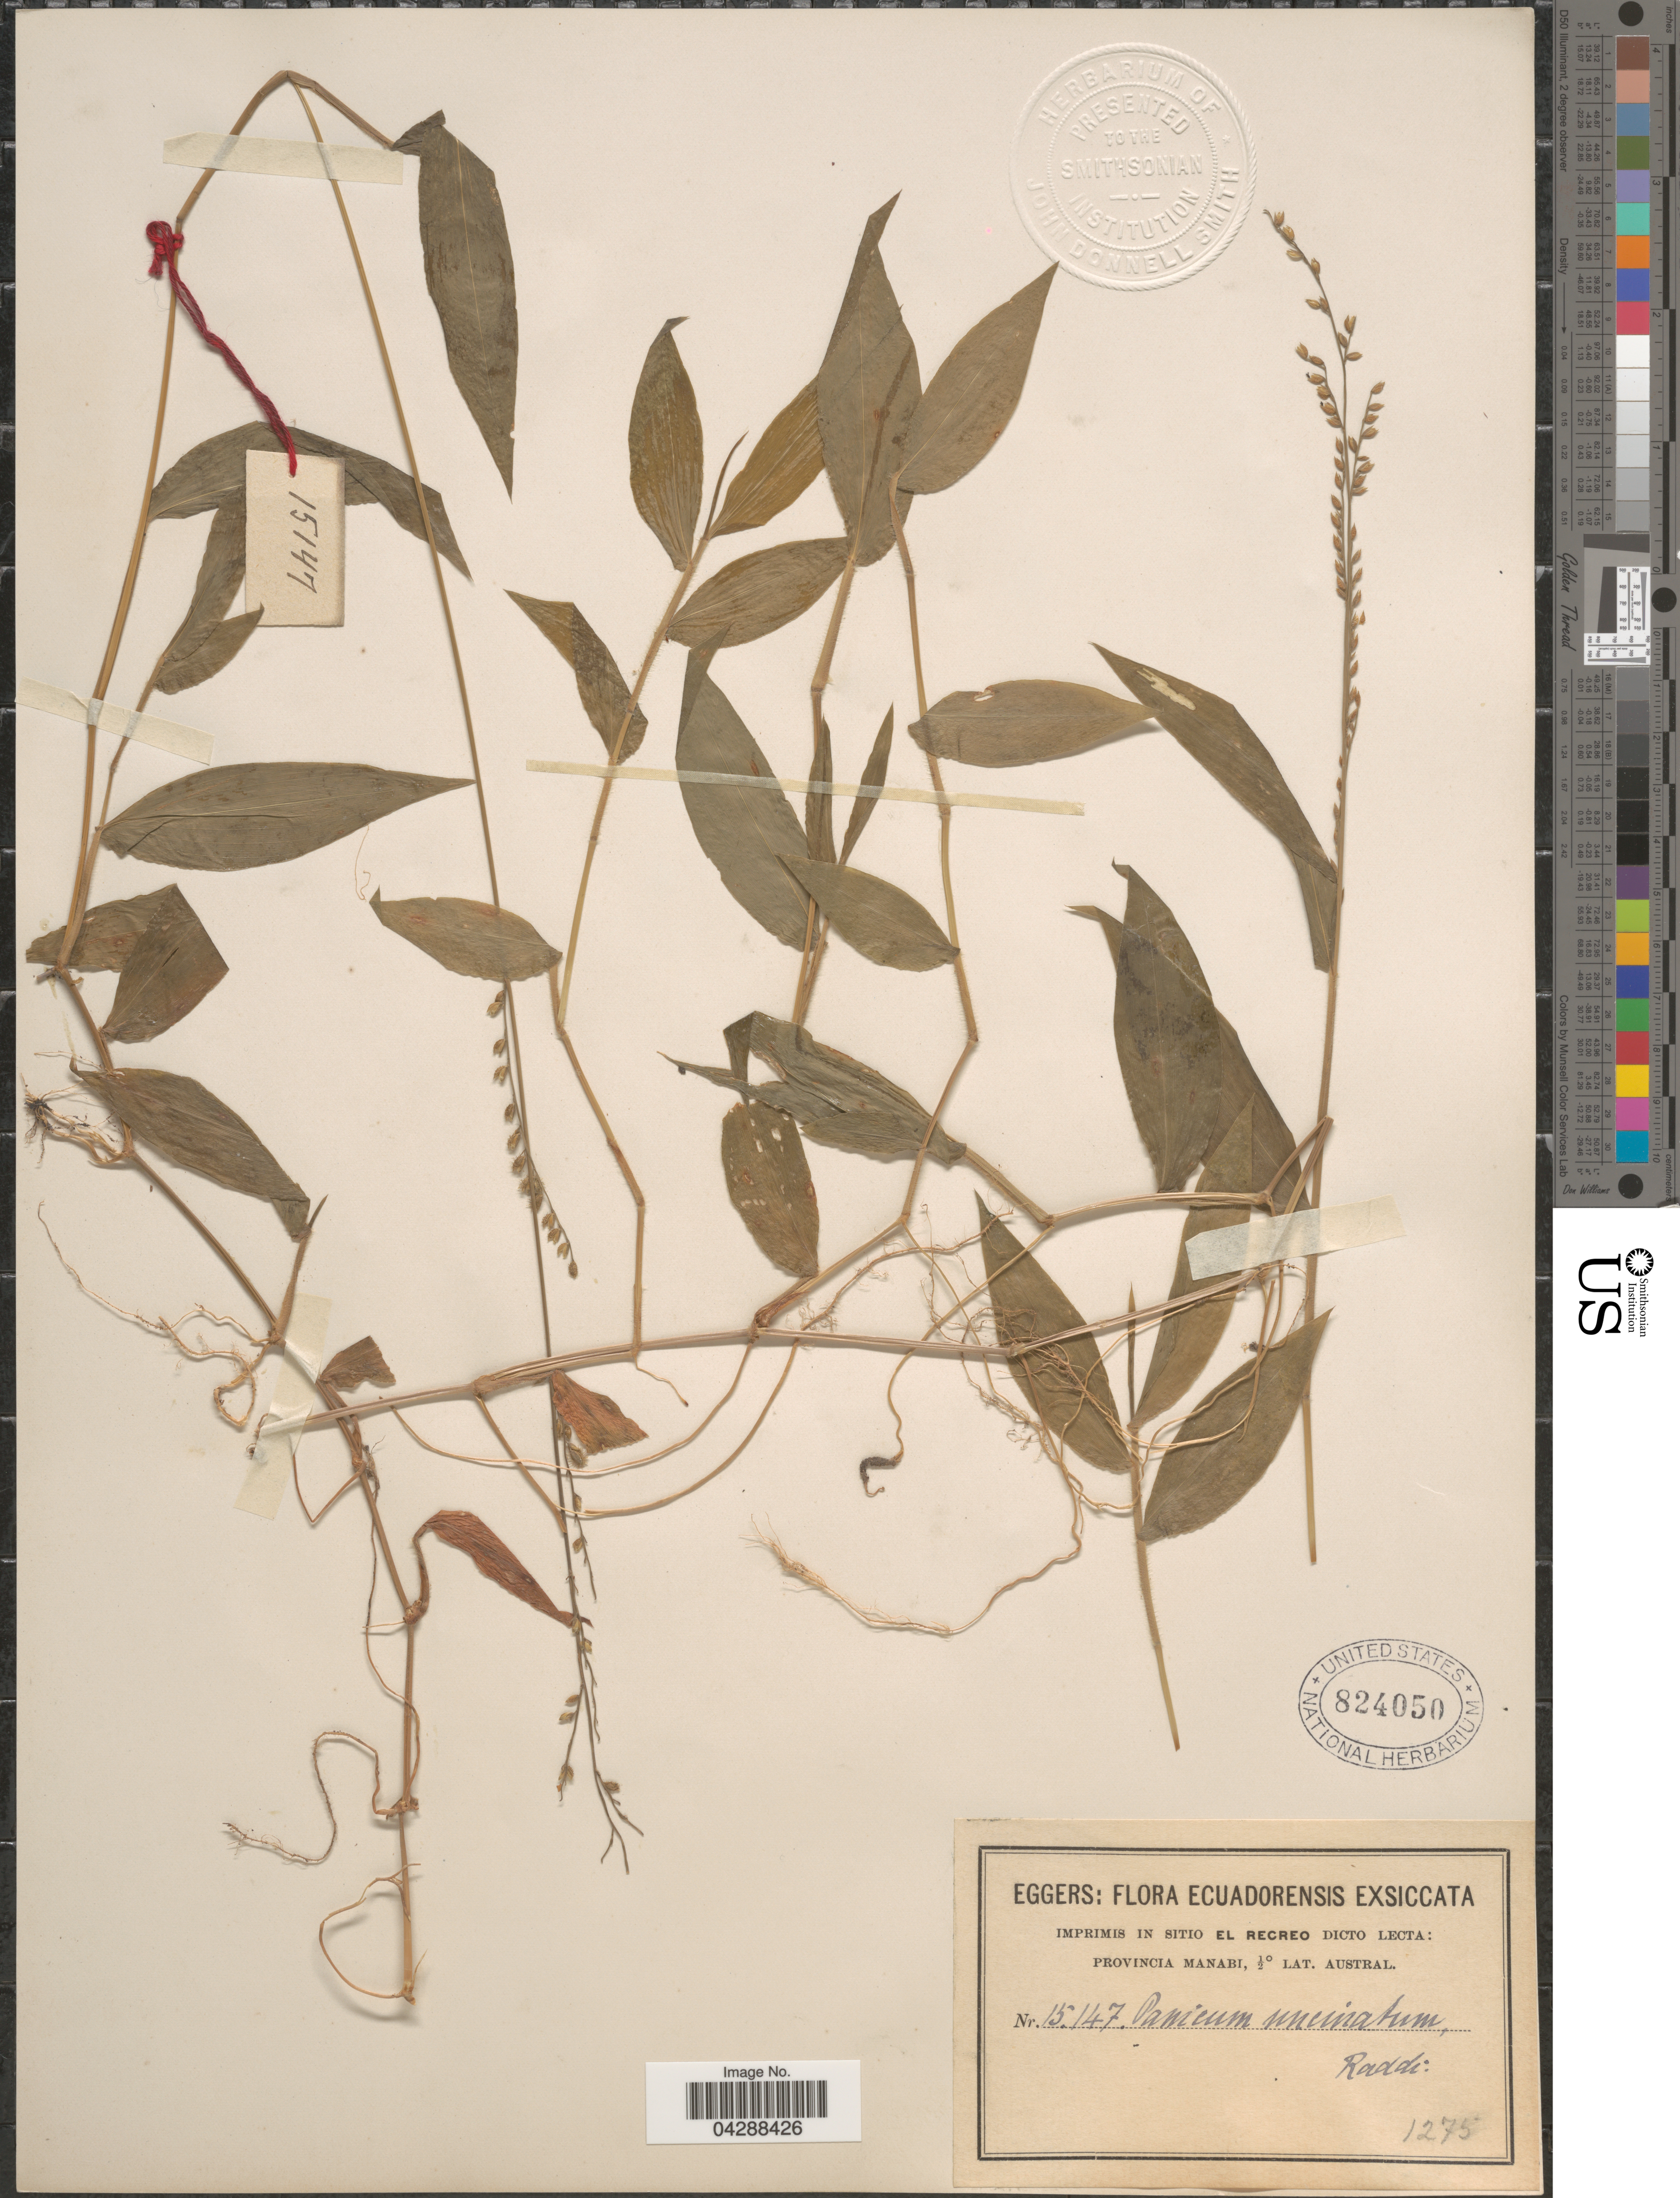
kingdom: Plantae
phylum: Tracheophyta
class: Liliopsida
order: Poales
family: Poaceae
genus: Pseudechinolaena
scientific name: Pseudechinolaena polystachya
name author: (Kunth) Stapf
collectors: Raddi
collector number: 15147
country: Ecuador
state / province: Manabí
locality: Imprimis in sitio el recreo.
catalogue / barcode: US 824050